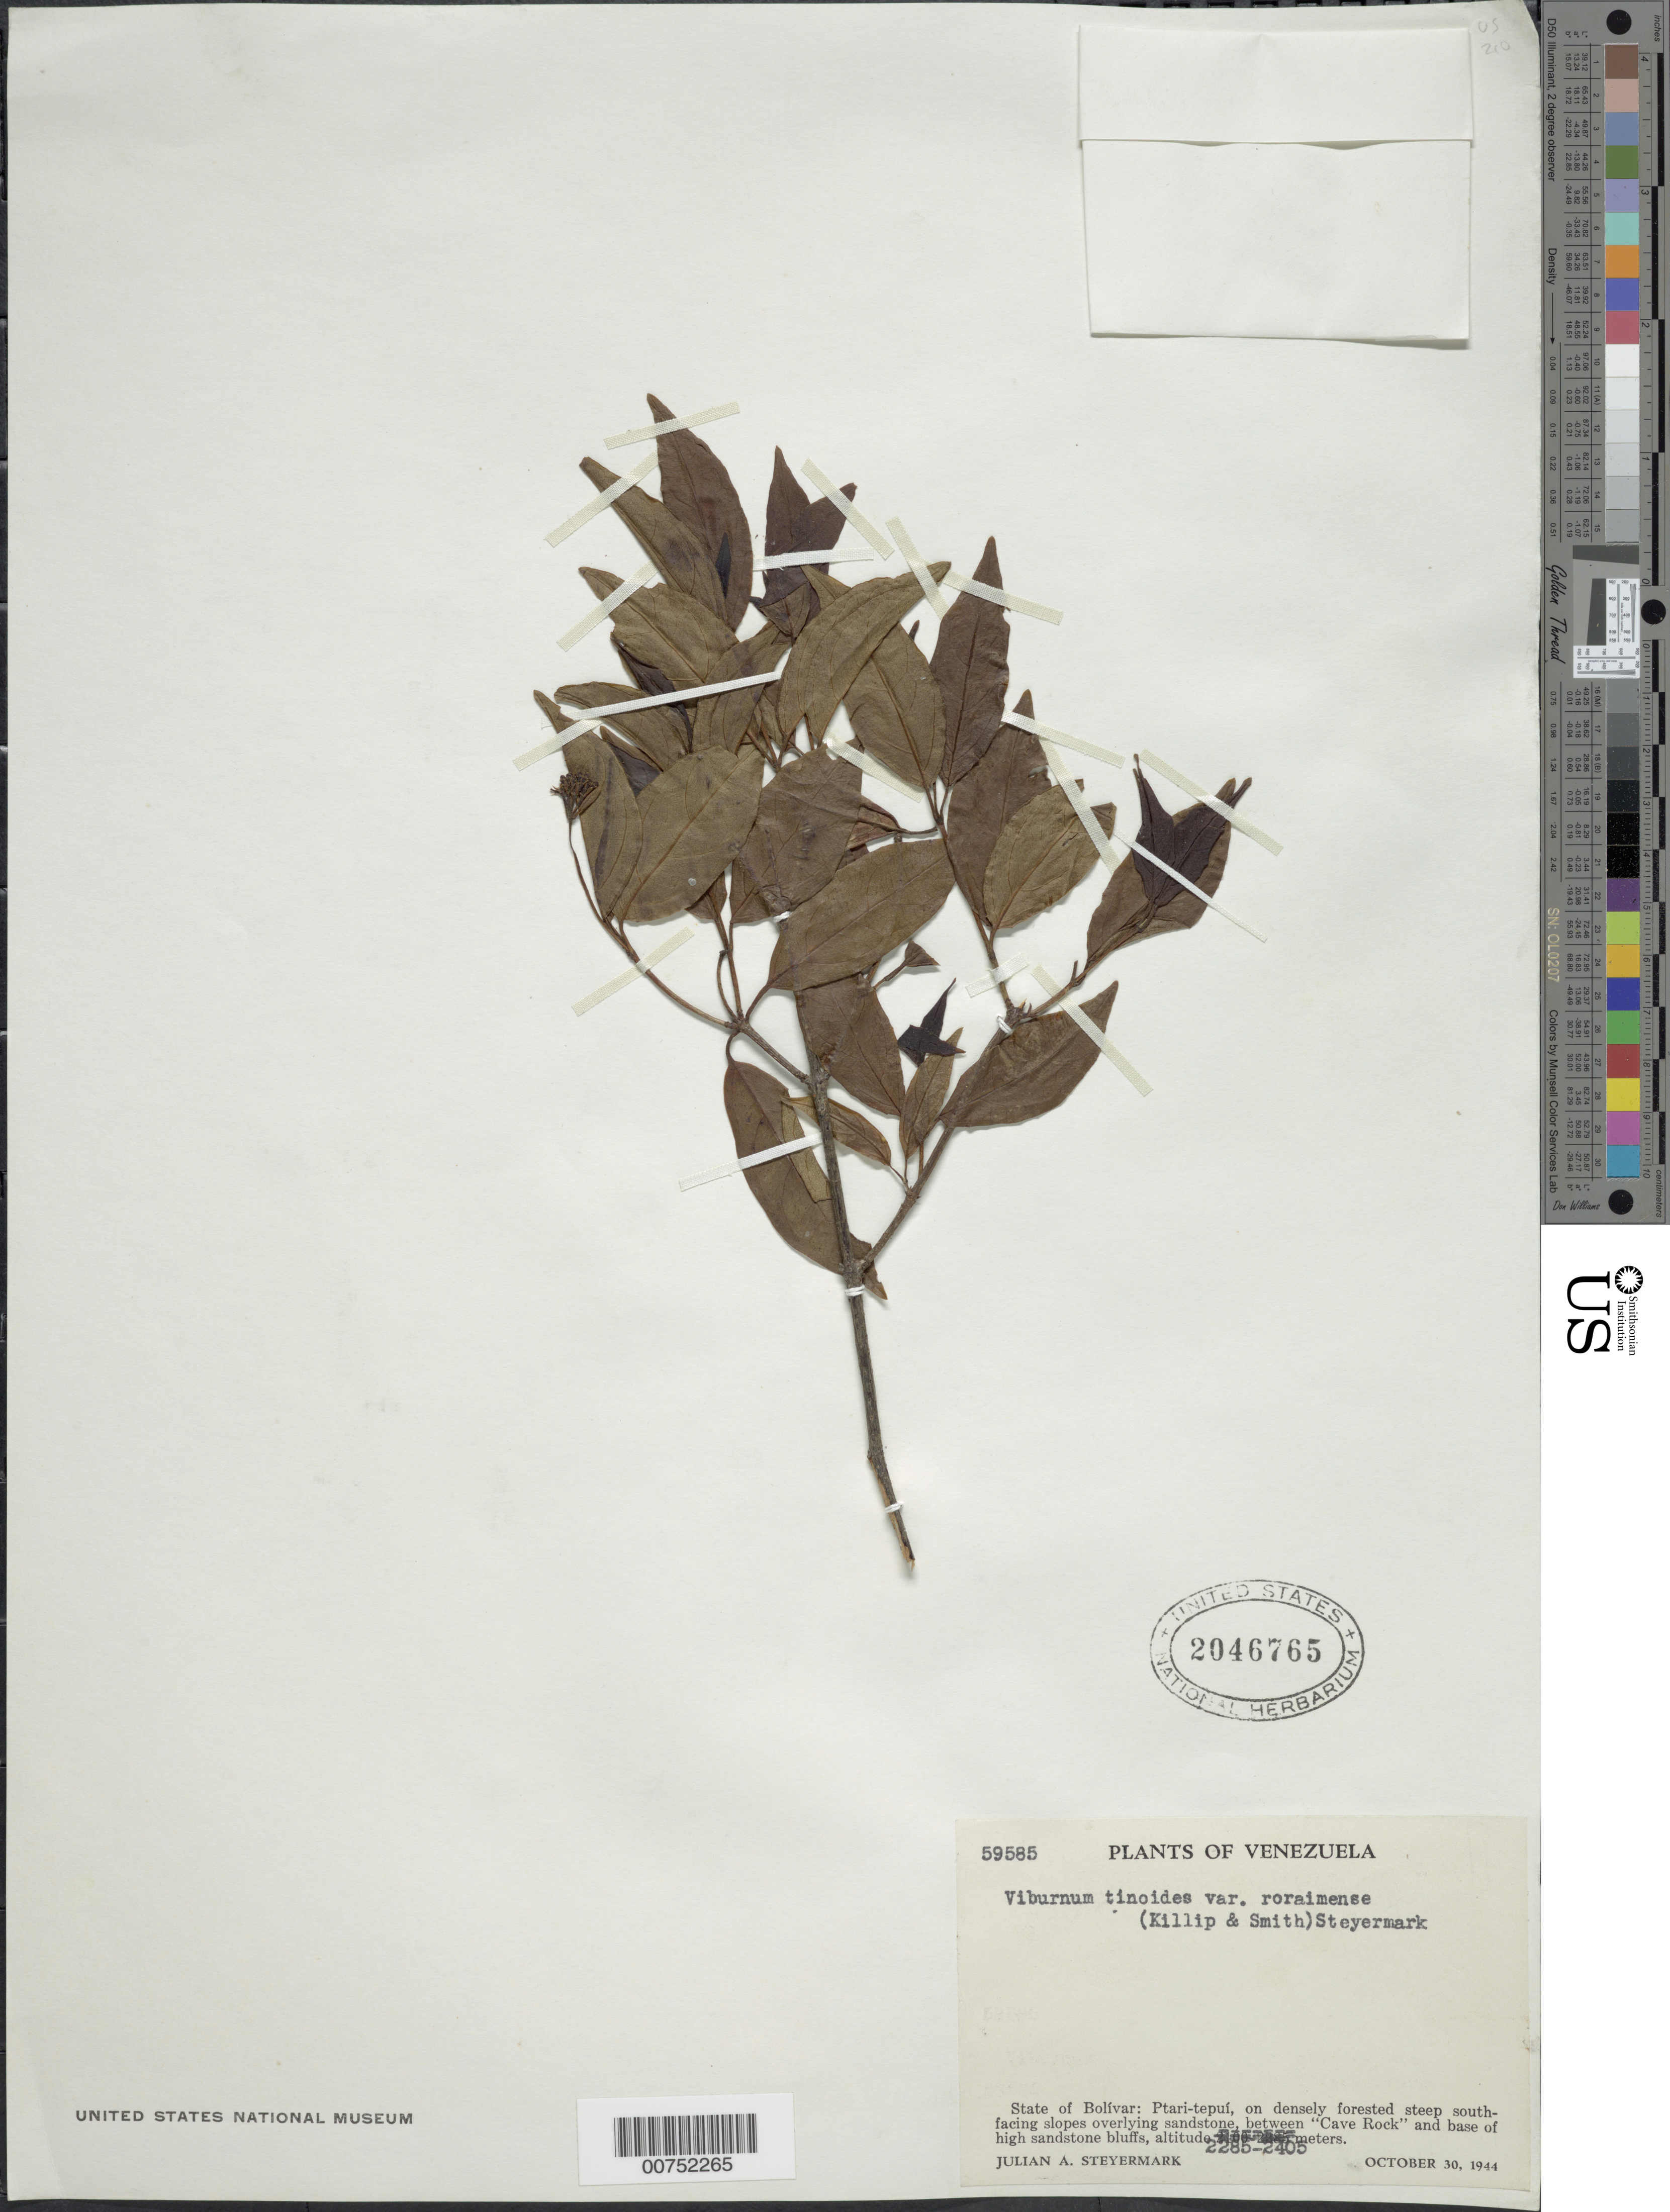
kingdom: Plantae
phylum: Tracheophyta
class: Magnoliopsida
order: Dipsacales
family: Viburnaceae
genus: Viburnum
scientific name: Viburnum tinoides var. roraimense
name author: (Killip & A.C. Sm.) Steyerm.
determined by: Steyermark, Julian A., (VEN)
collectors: J. Steyermark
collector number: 59585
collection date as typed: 30-Oct-44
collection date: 1944-10-30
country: Venezuela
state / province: Bolívar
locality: Ptari-tepuí, between "Cave Rock" and base of high sandstone bluffs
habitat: Densely forested steep South-facing slopes overlying sandstone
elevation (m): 2285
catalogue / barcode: US 2046765